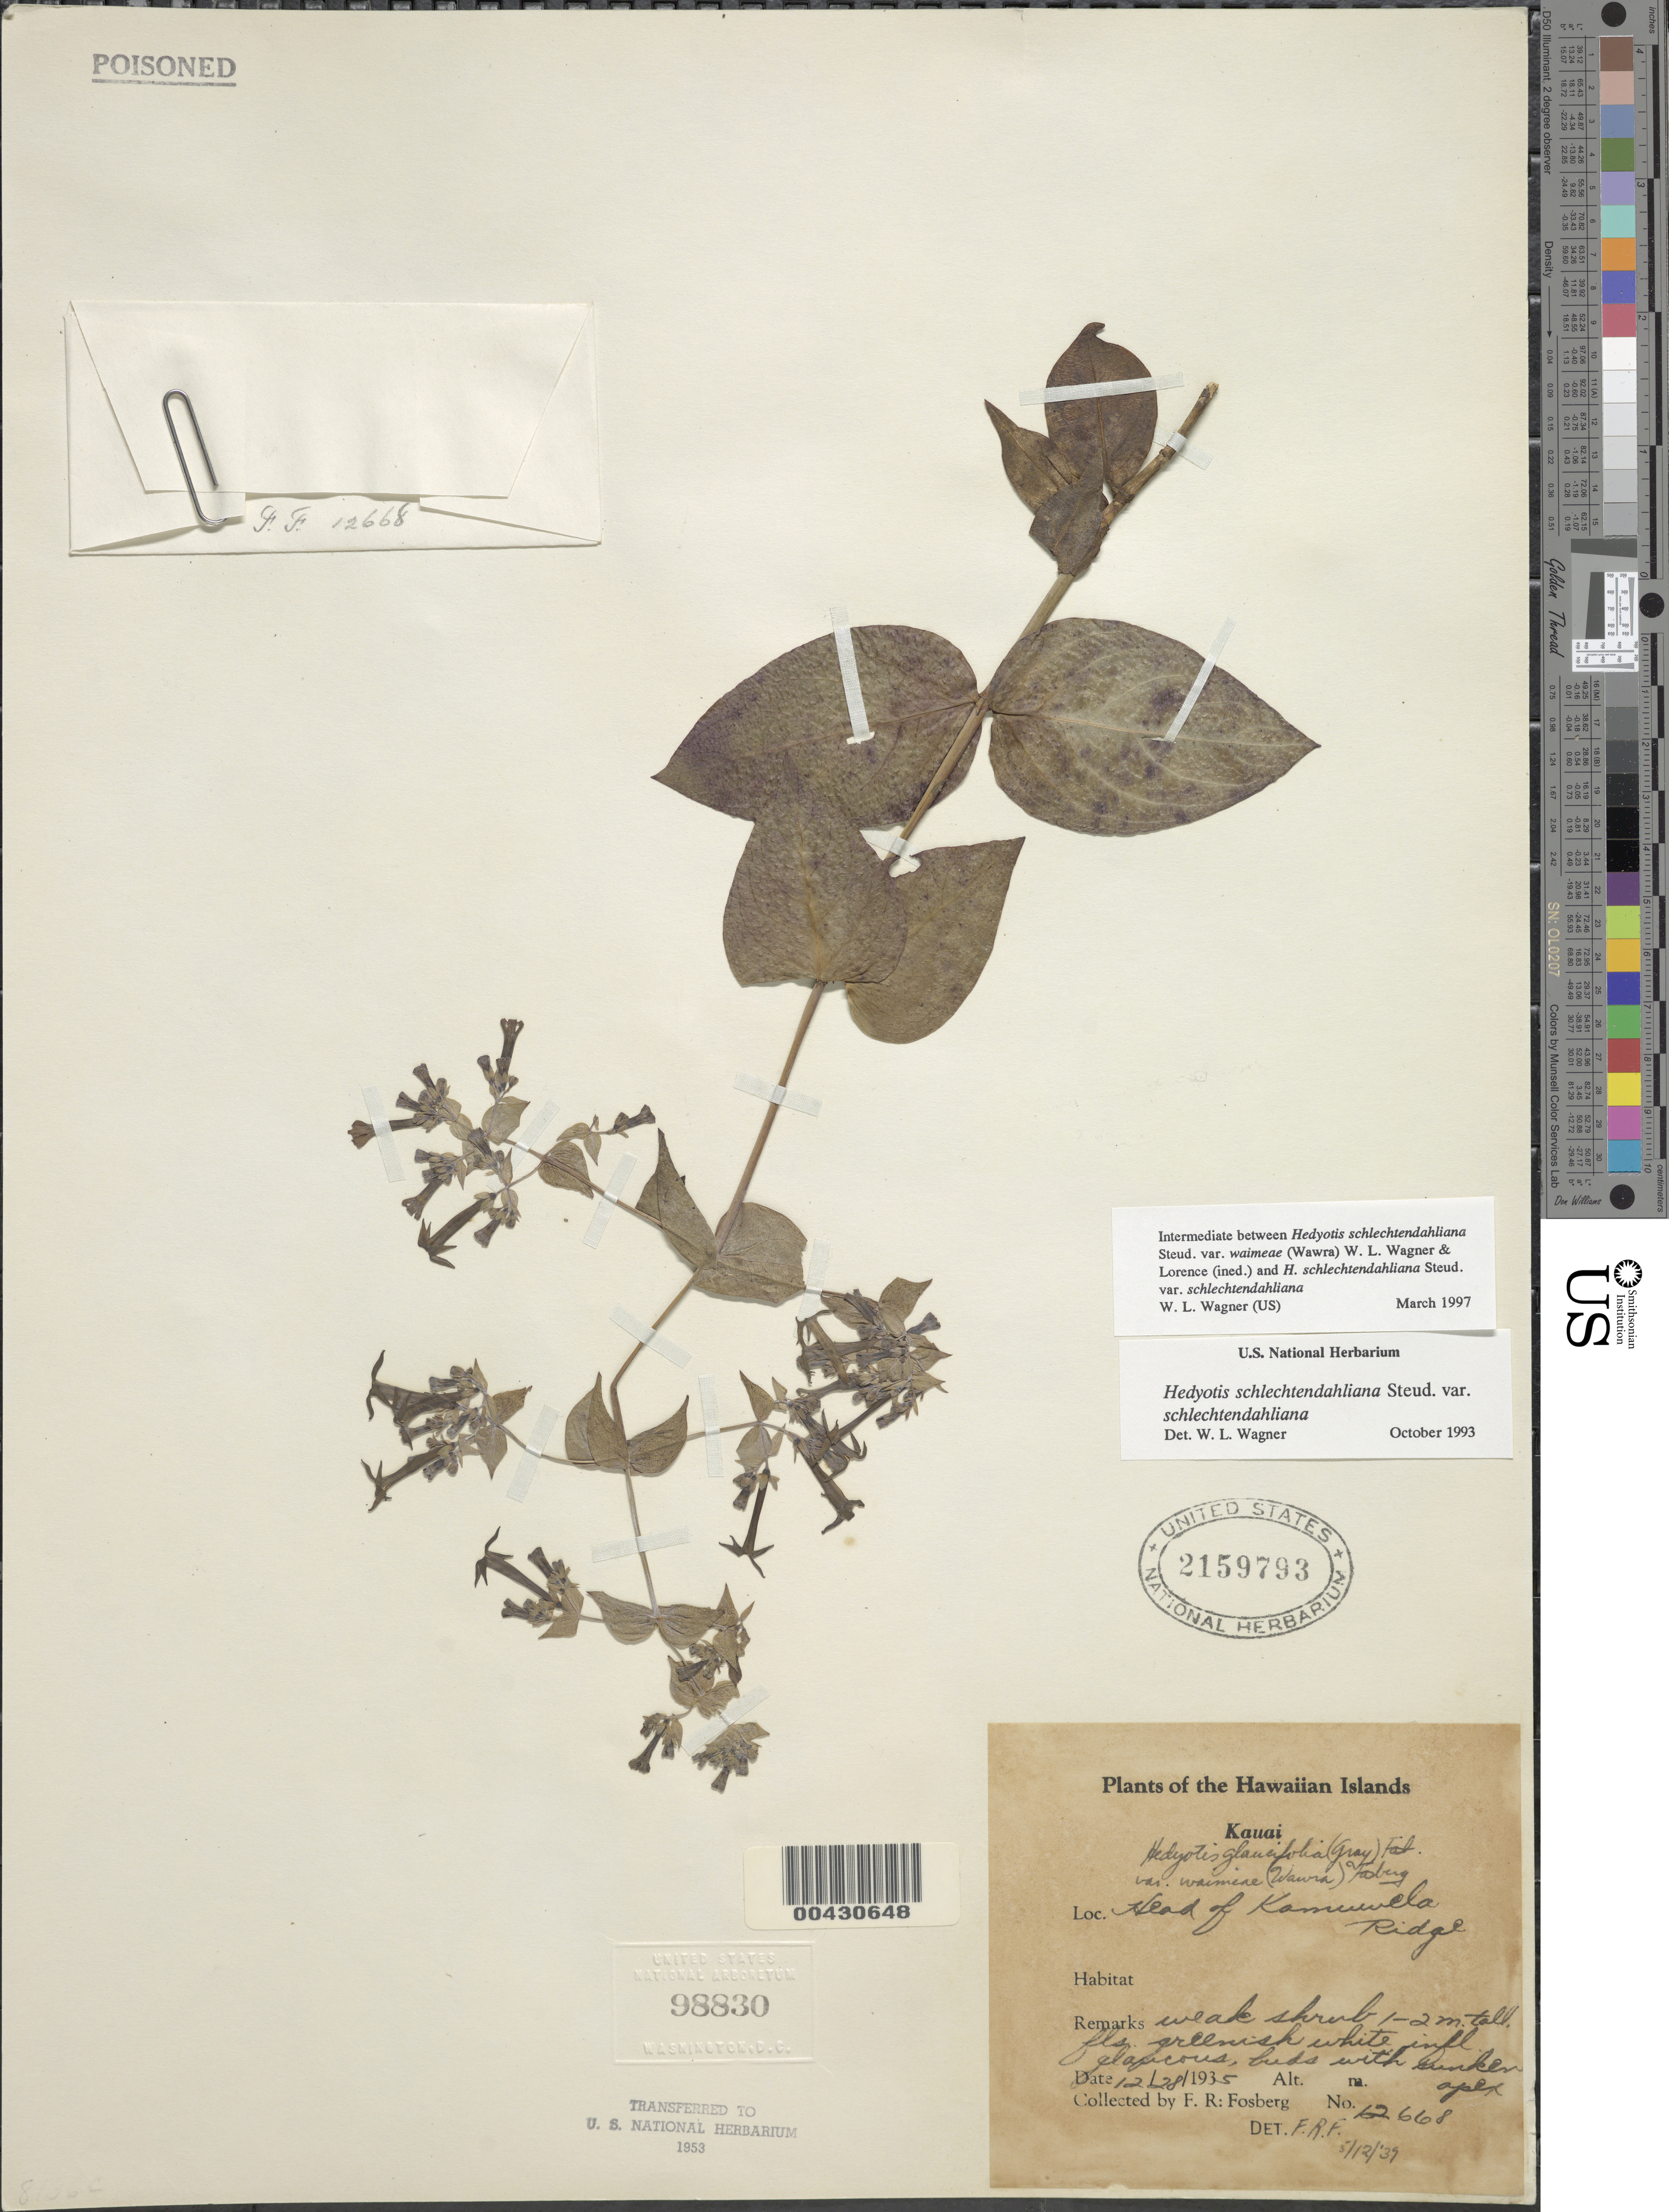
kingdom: Plantae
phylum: Tracheophyta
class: Magnoliopsida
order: Gentianales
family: Rubiaceae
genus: Kadua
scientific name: Kadua cordata subsp. cordata x K. cordata subsp. waimeae (Wawra) W.L. Wagner & Lorence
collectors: F. R. Fosberg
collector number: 12668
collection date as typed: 28 Dec 1935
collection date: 1935-12-28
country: United States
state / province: Hawaii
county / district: Kauai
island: Kaua'i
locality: Head of Kamuwela Ridge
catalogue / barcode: US 2159793